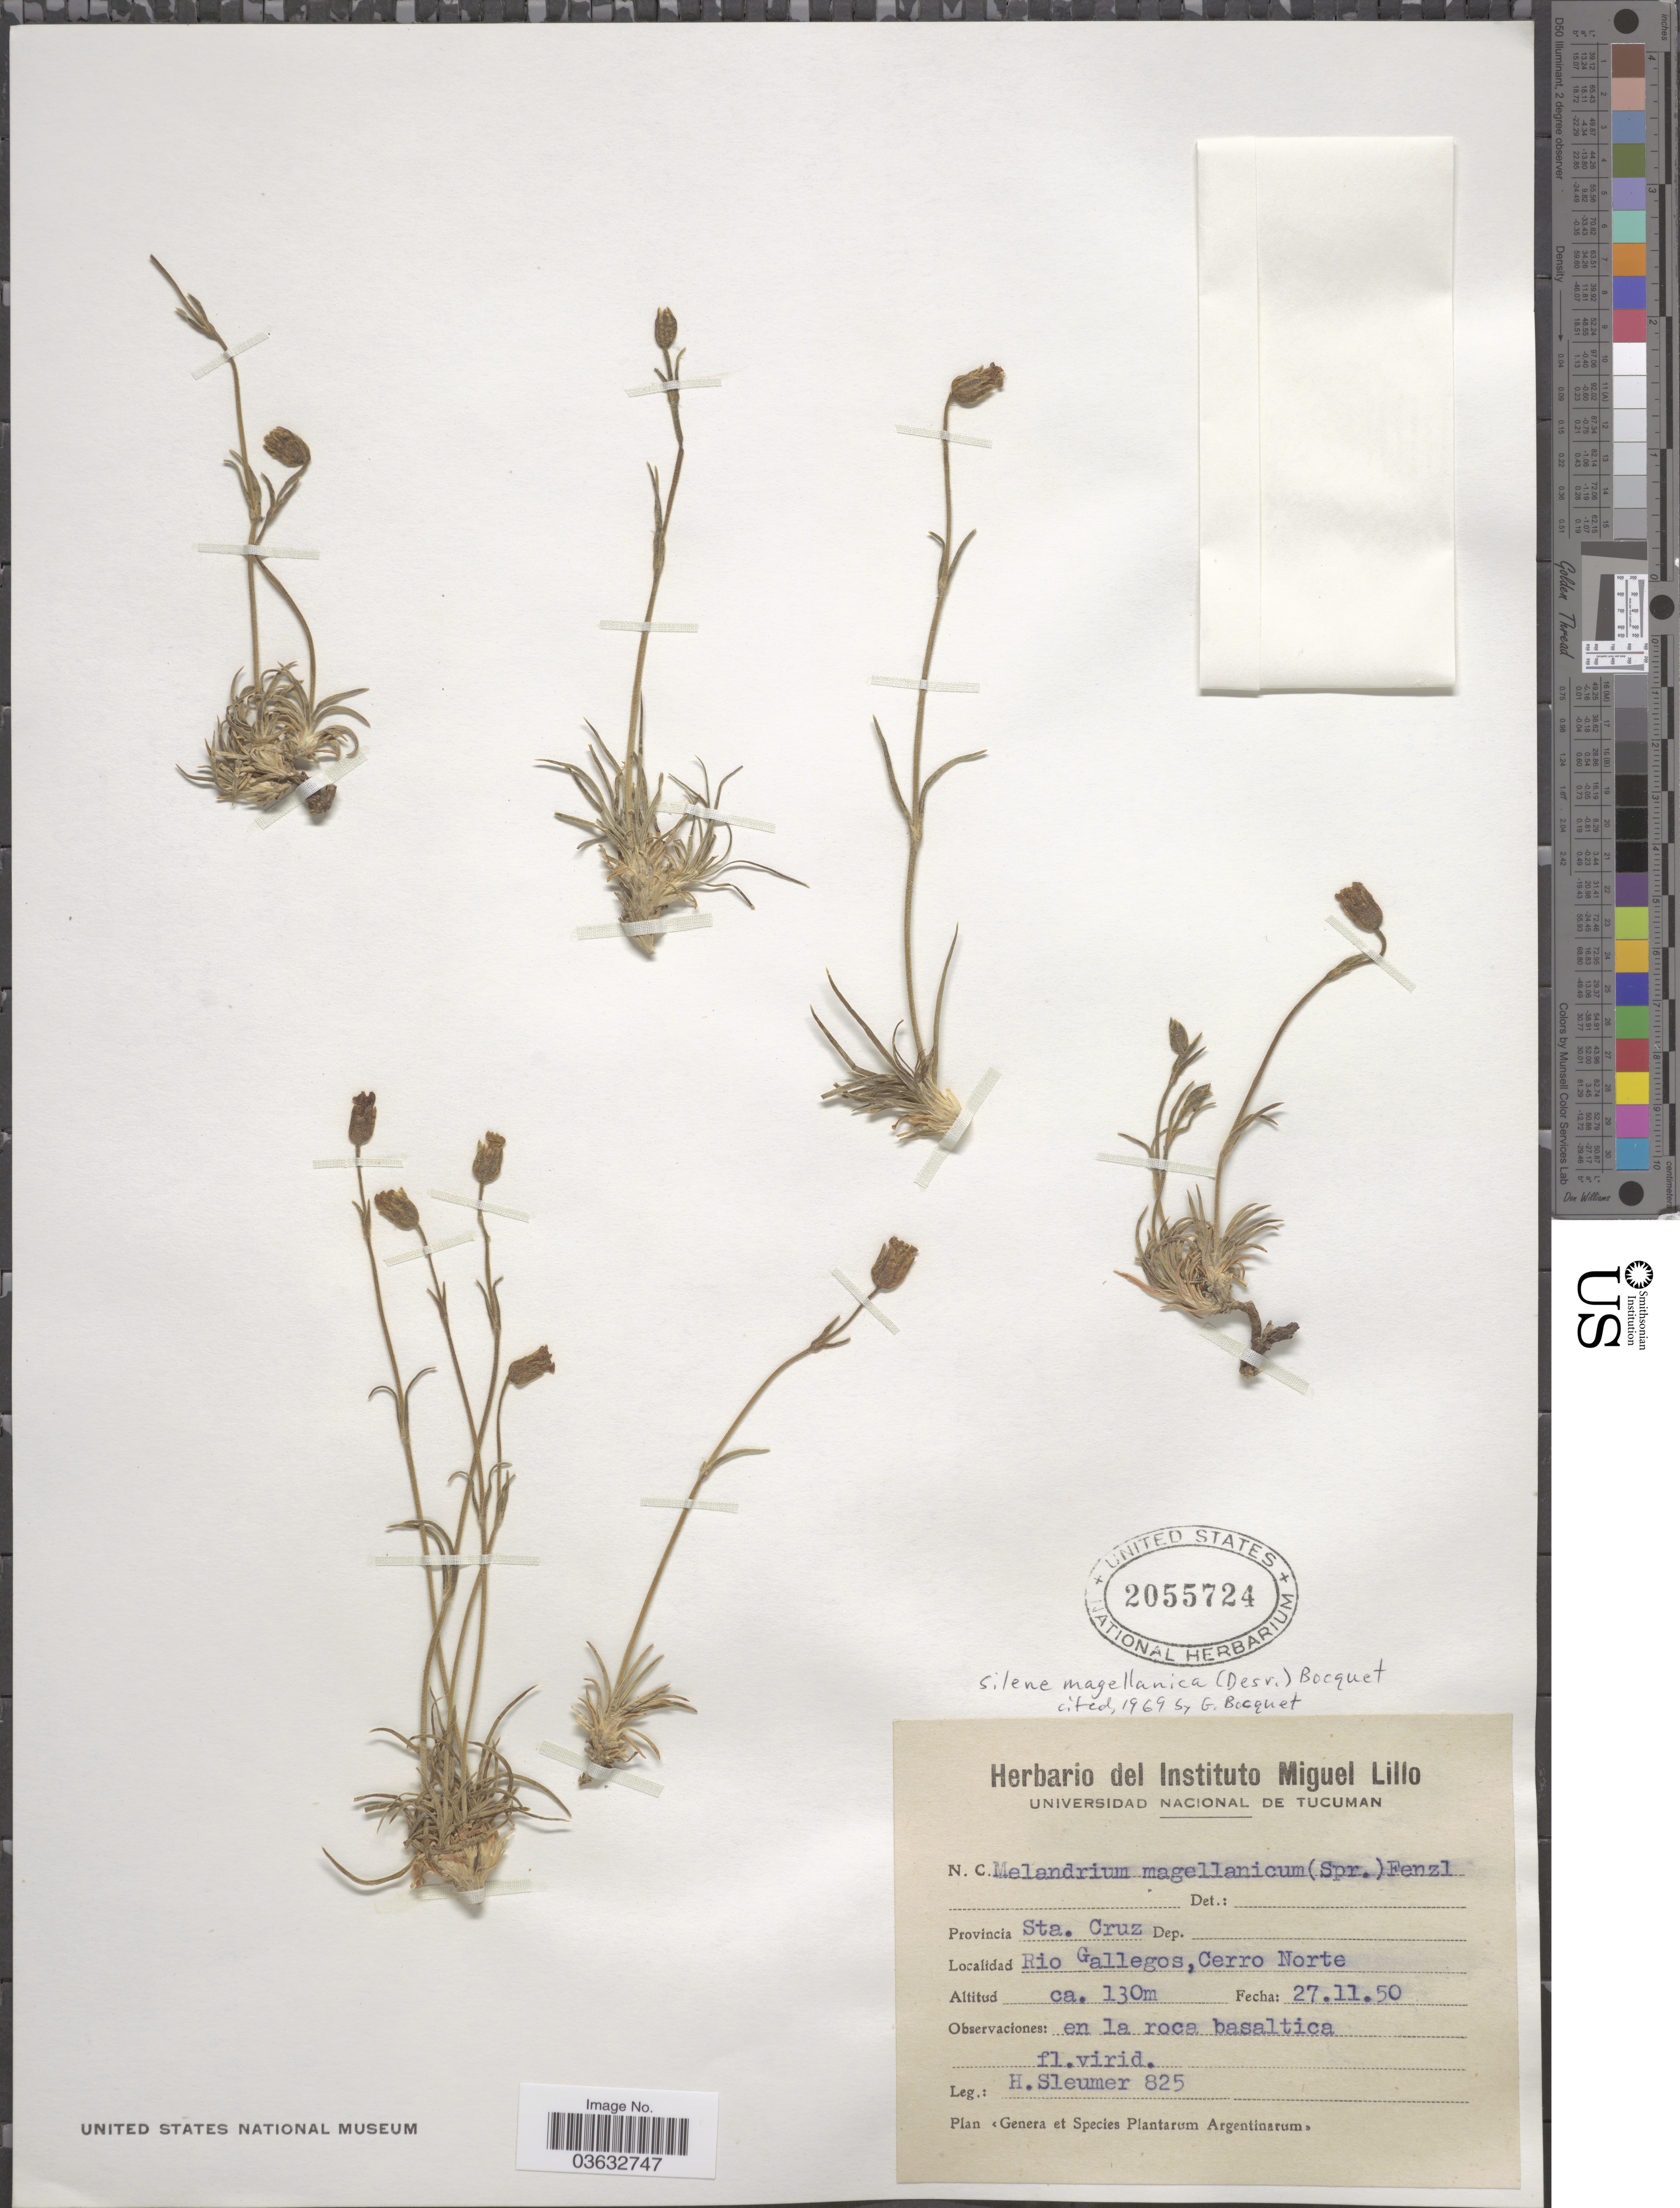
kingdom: Plantae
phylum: Tracheophyta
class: Magnoliopsida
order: Caryophyllales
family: Caryophyllaceae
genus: Silene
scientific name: Silene magellanica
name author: Bocquet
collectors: H. O. Sleumer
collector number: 825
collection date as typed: Transcribed d/m/y: 27/11/50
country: Argentina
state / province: Santa Cruz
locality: Rio Gallegos, Cerro Norte.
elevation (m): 130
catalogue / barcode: US 2055724